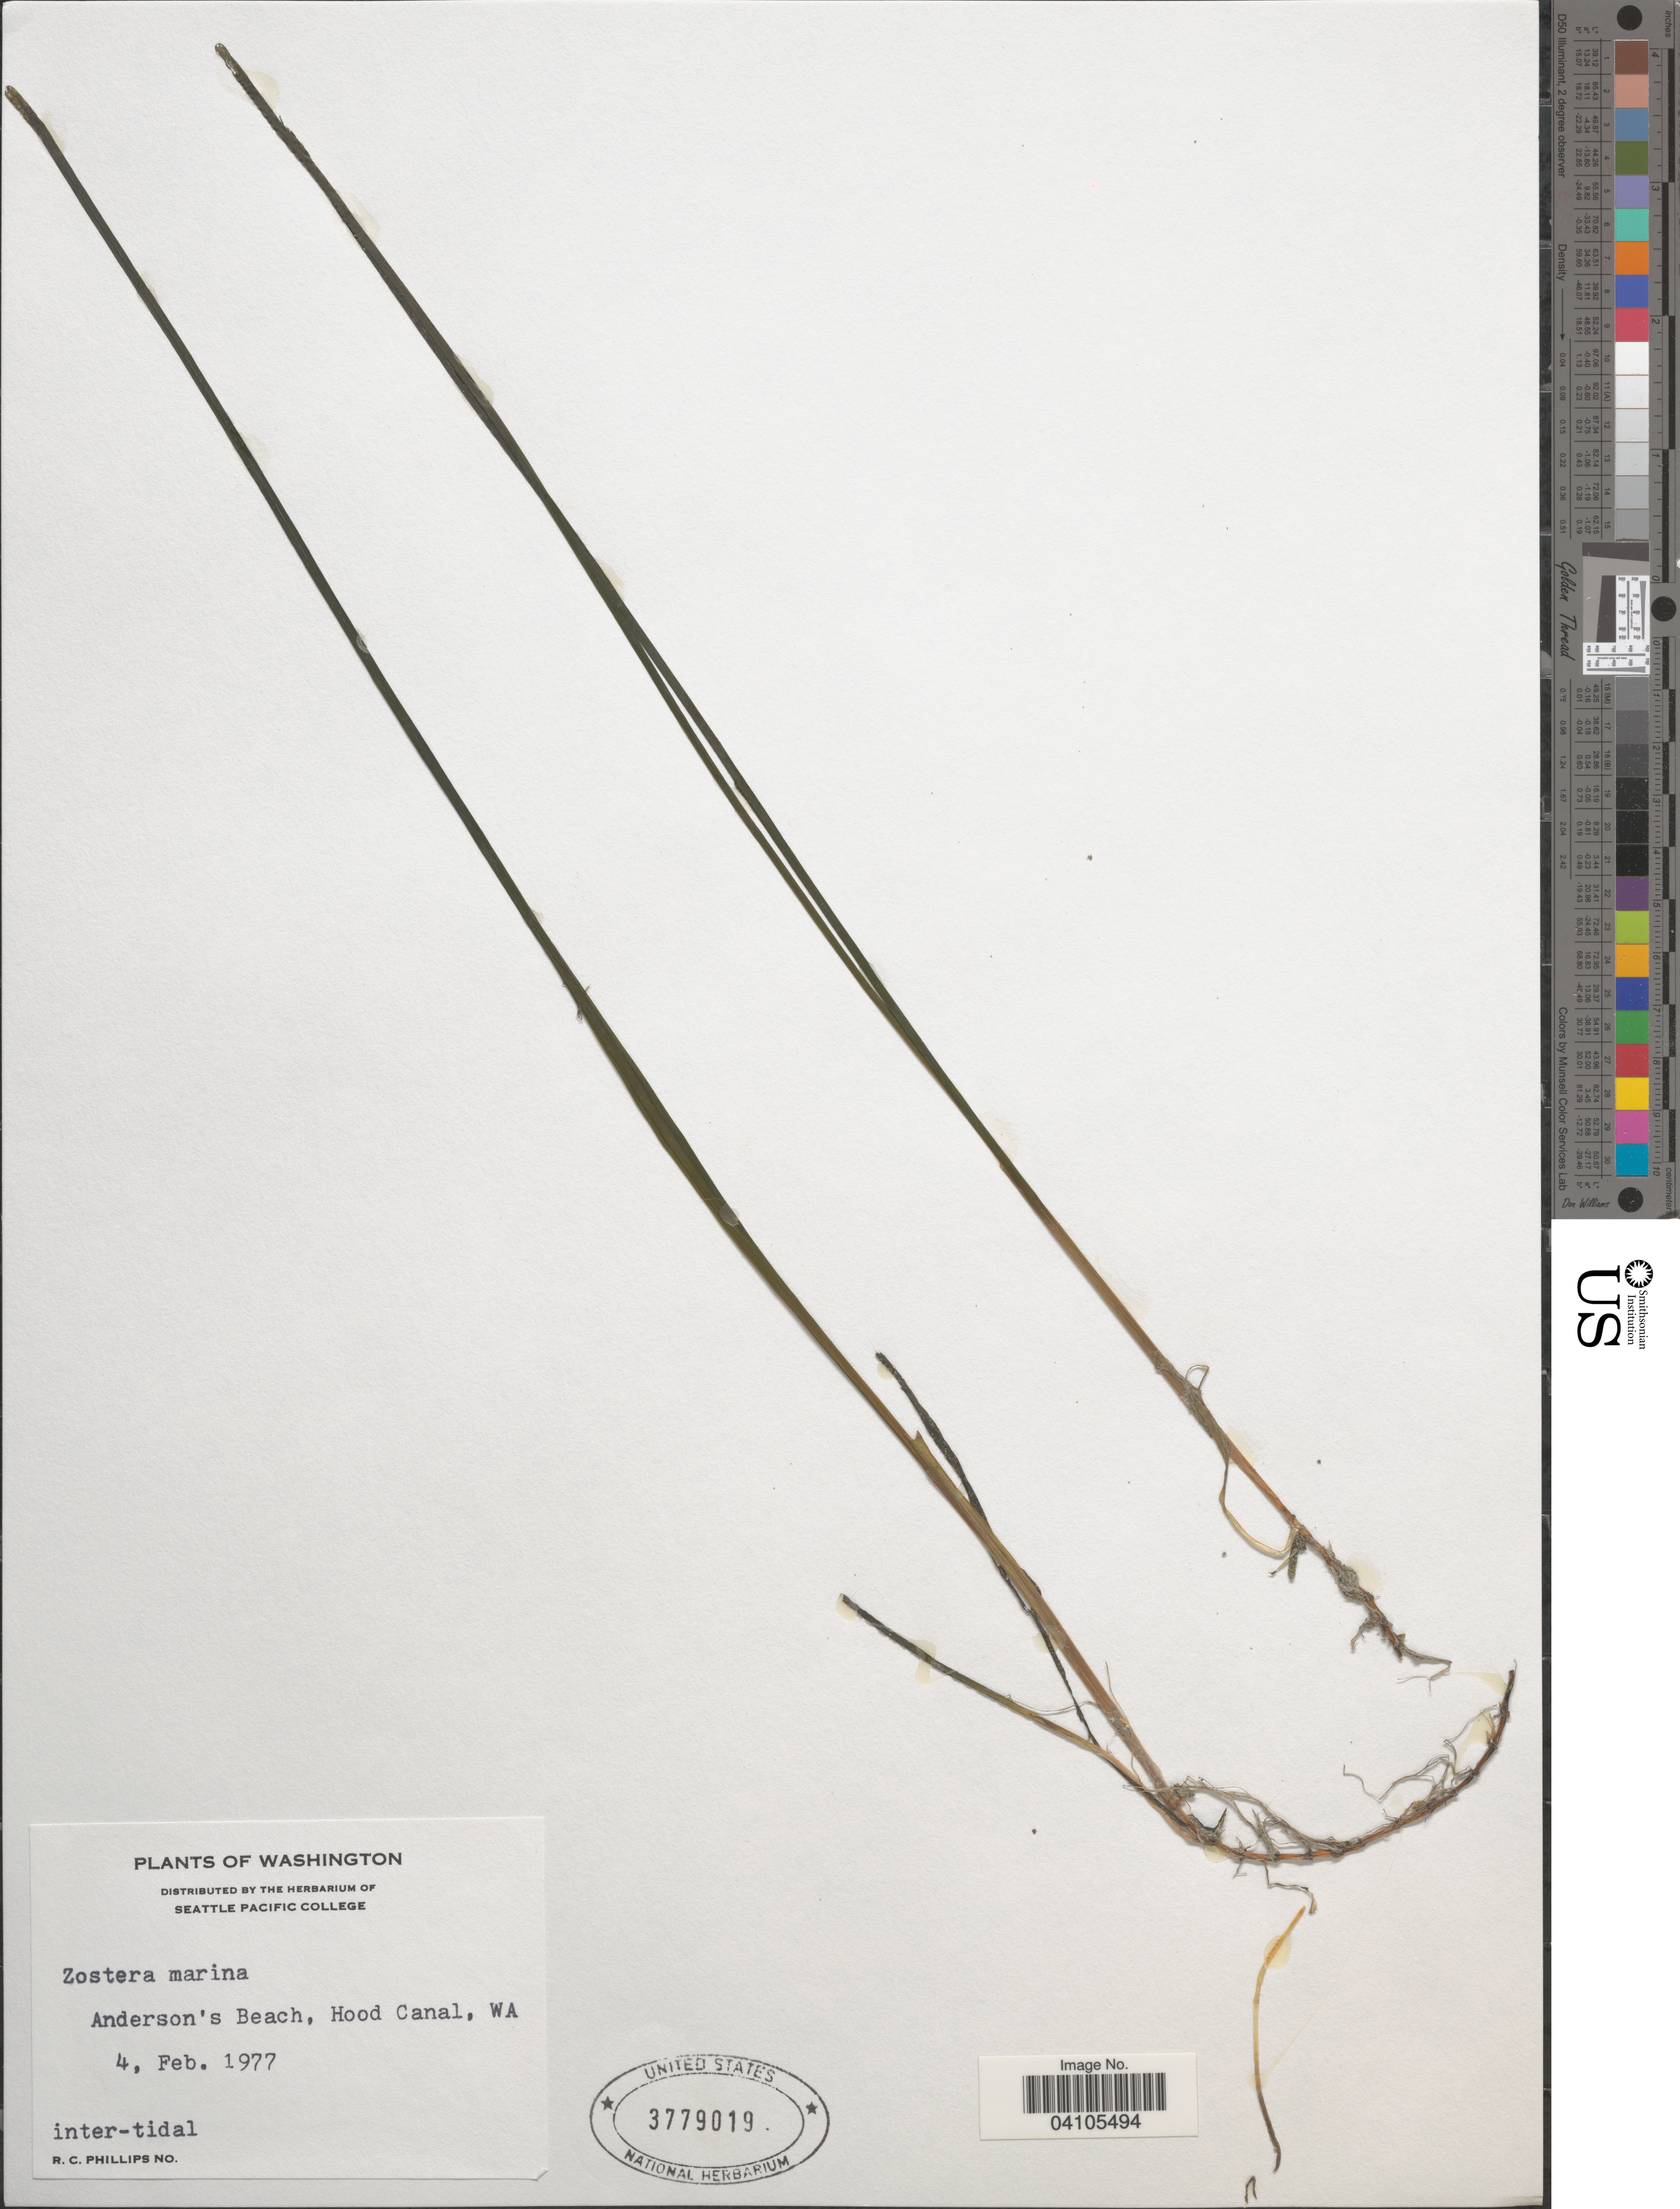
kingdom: Plantae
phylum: Tracheophyta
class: Liliopsida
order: Alismatales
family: Zosteraceae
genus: Zostera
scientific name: Zostera marina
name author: L.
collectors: R. C. Phillips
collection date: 1977-02-04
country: United States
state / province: Washington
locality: Anderson's Beach, Hood Canal.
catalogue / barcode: US 3779019